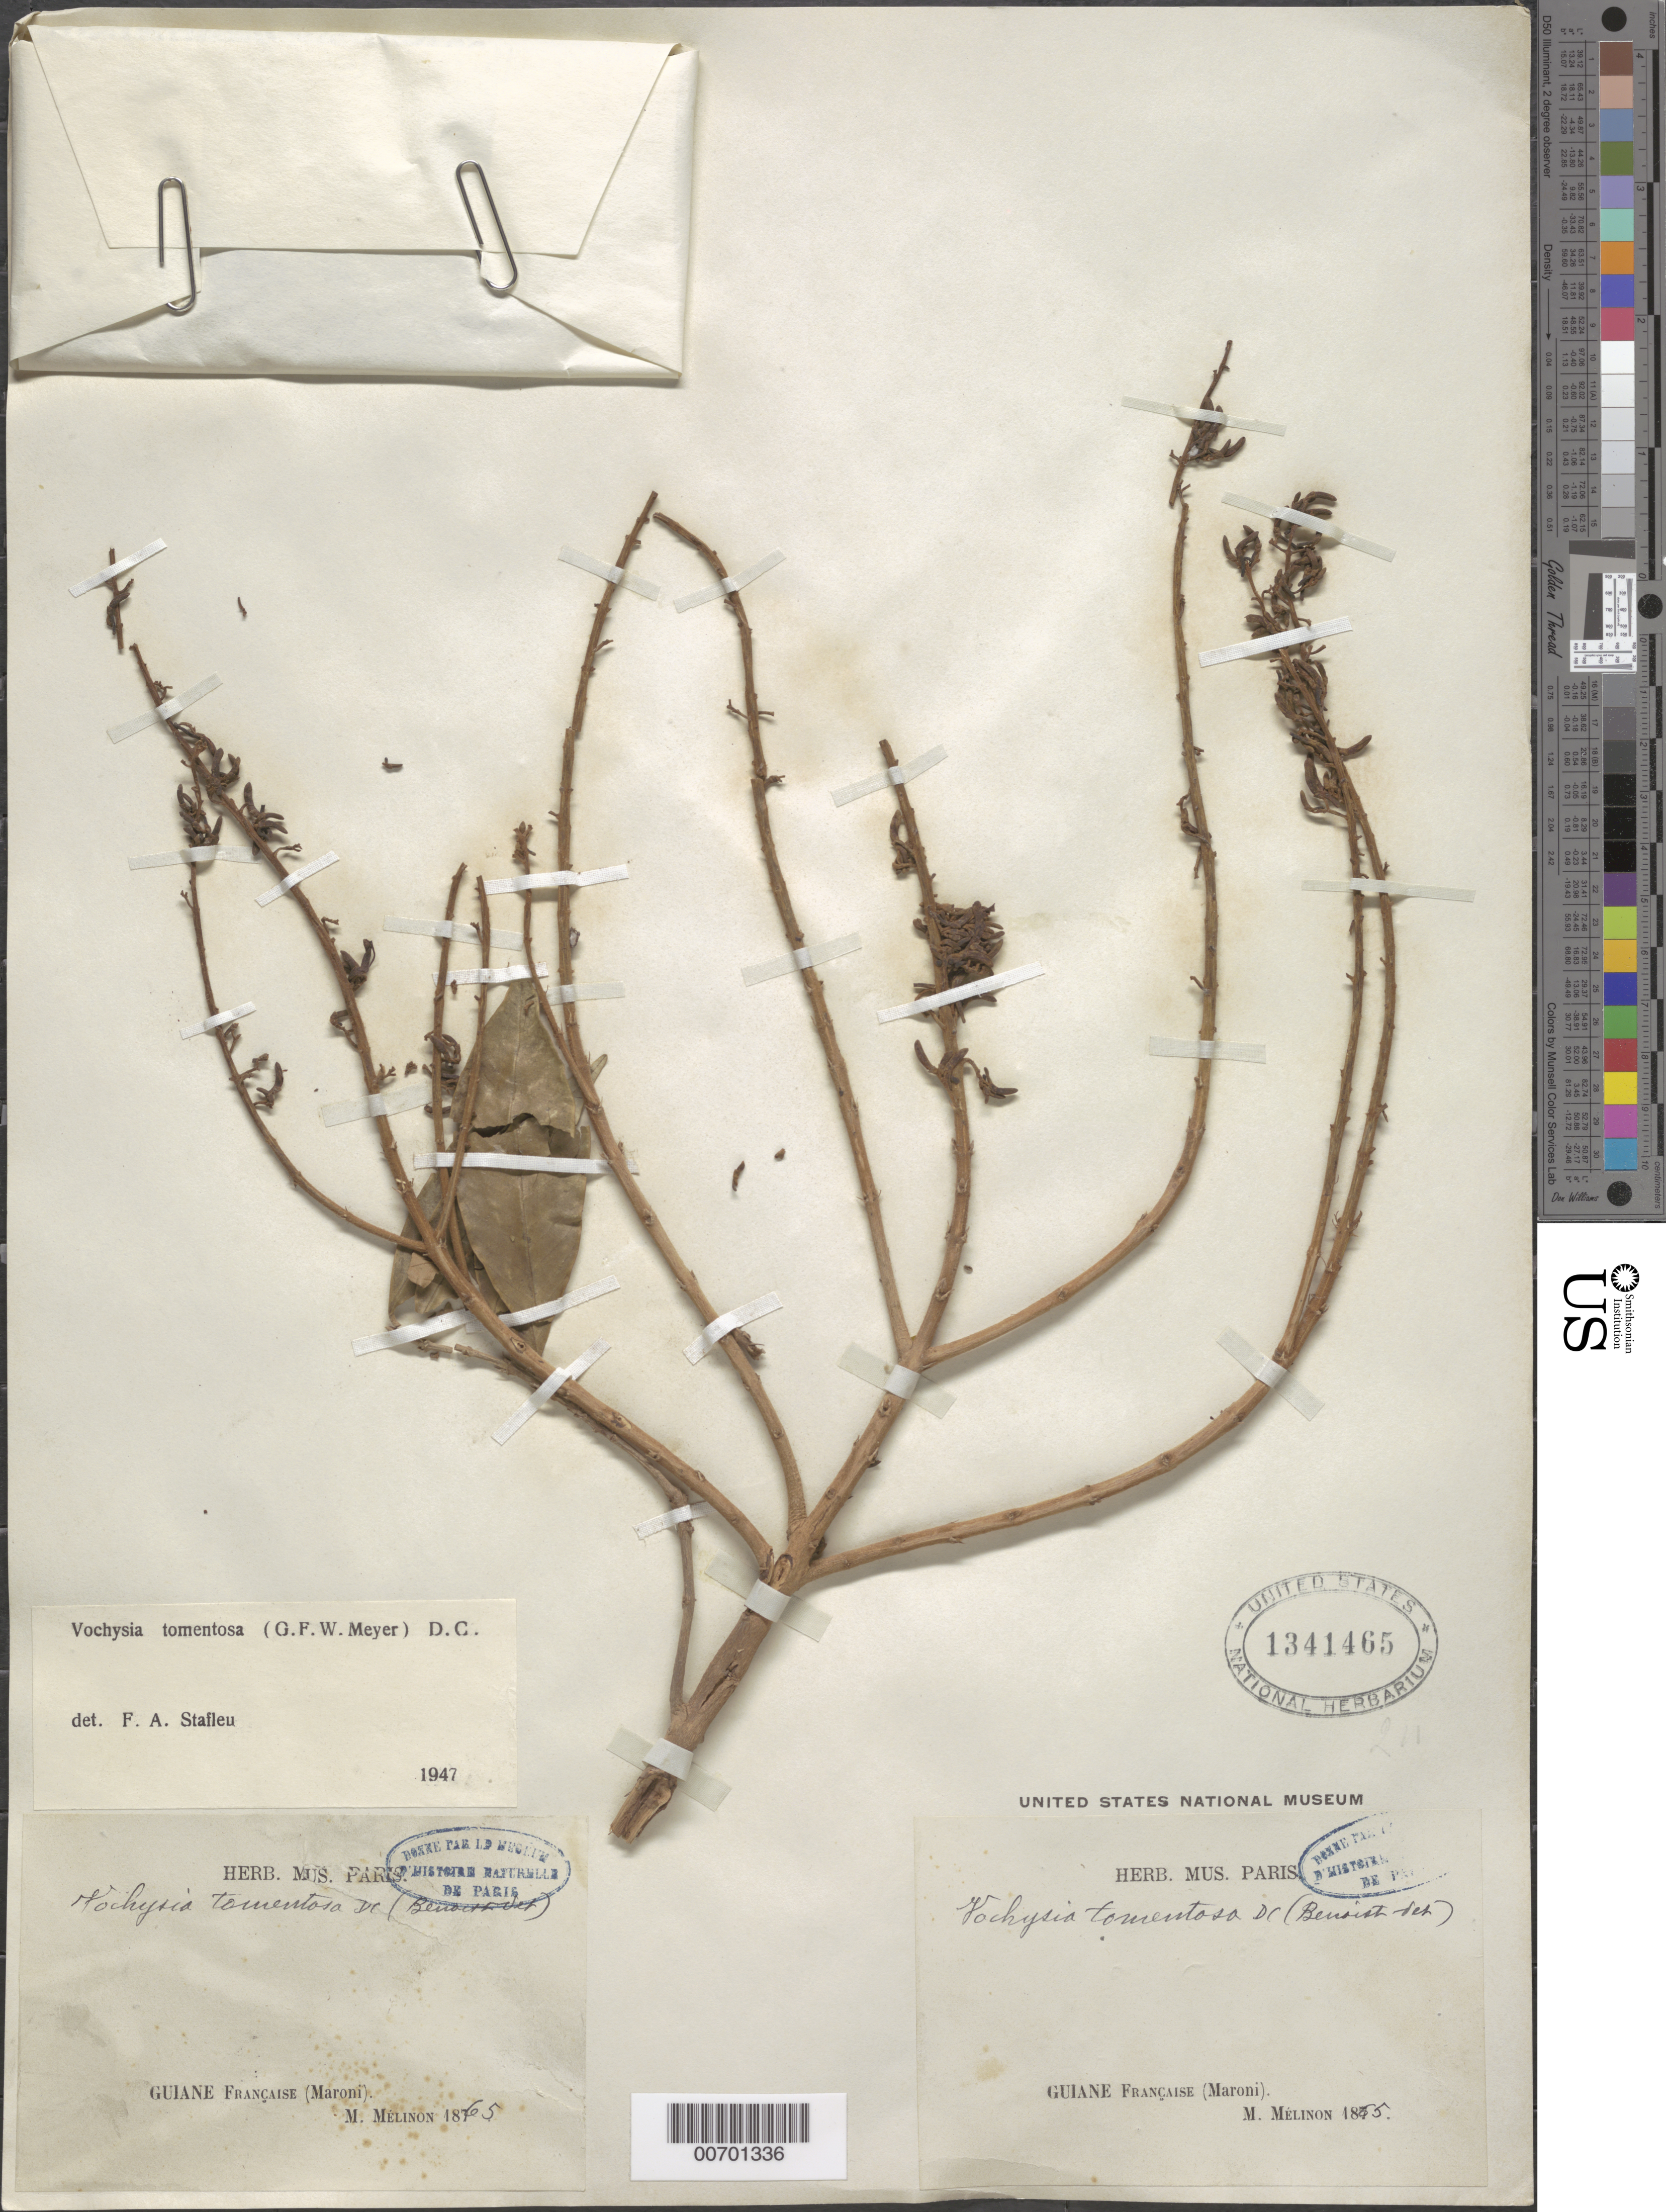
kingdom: Plantae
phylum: Tracheophyta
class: Magnoliopsida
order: Myrtales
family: Vochysiaceae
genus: Vochysia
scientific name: Vochysia tomentosa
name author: (G. Mey.) DC.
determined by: Stafleu, F. A.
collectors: E. Mélinon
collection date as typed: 1865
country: French Guiana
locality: Maroni R.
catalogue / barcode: US 1341465